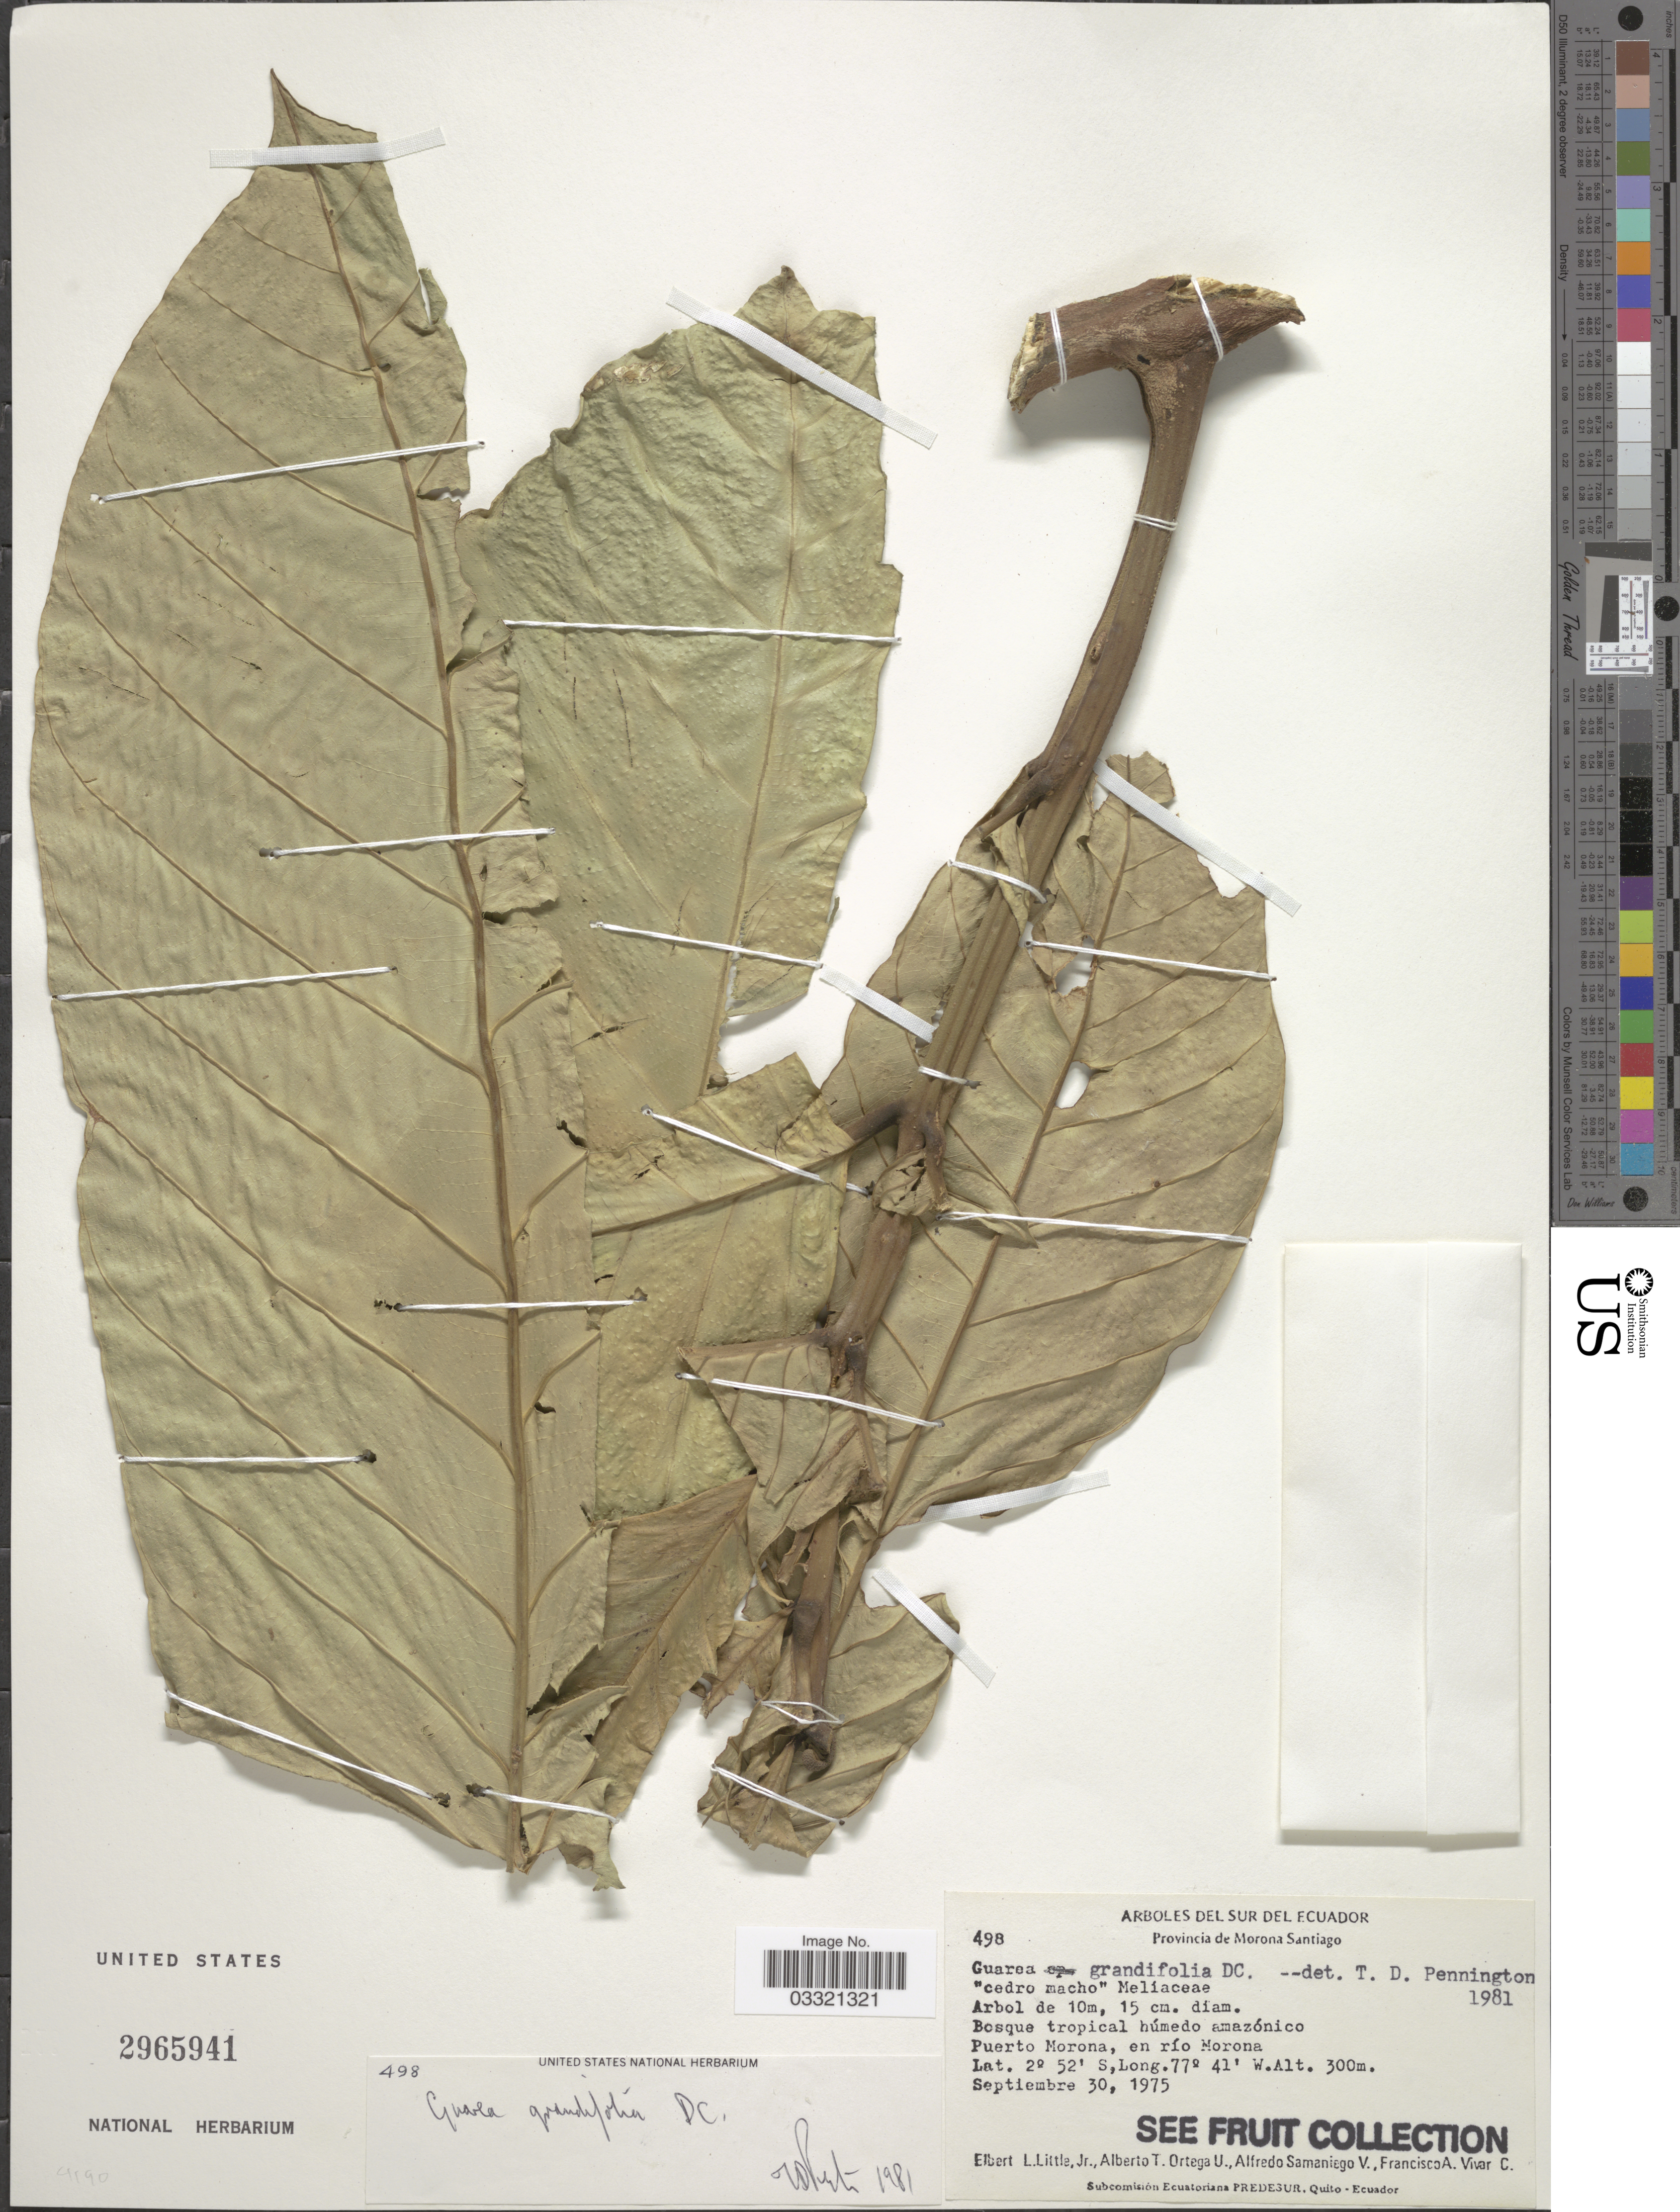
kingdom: Plantae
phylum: Tracheophyta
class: Magnoliopsida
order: Sapindales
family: Meliaceae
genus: Guarea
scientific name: Guarea grandifolia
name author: DC.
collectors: E. L. Little, A. T. Ortega U., A. V. Samaniego & F. A. Vivar C.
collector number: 498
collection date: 1975-09-30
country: Ecuador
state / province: Morona-Santiago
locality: Puerto Morona, en río Morona.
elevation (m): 300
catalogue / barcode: US 2965941